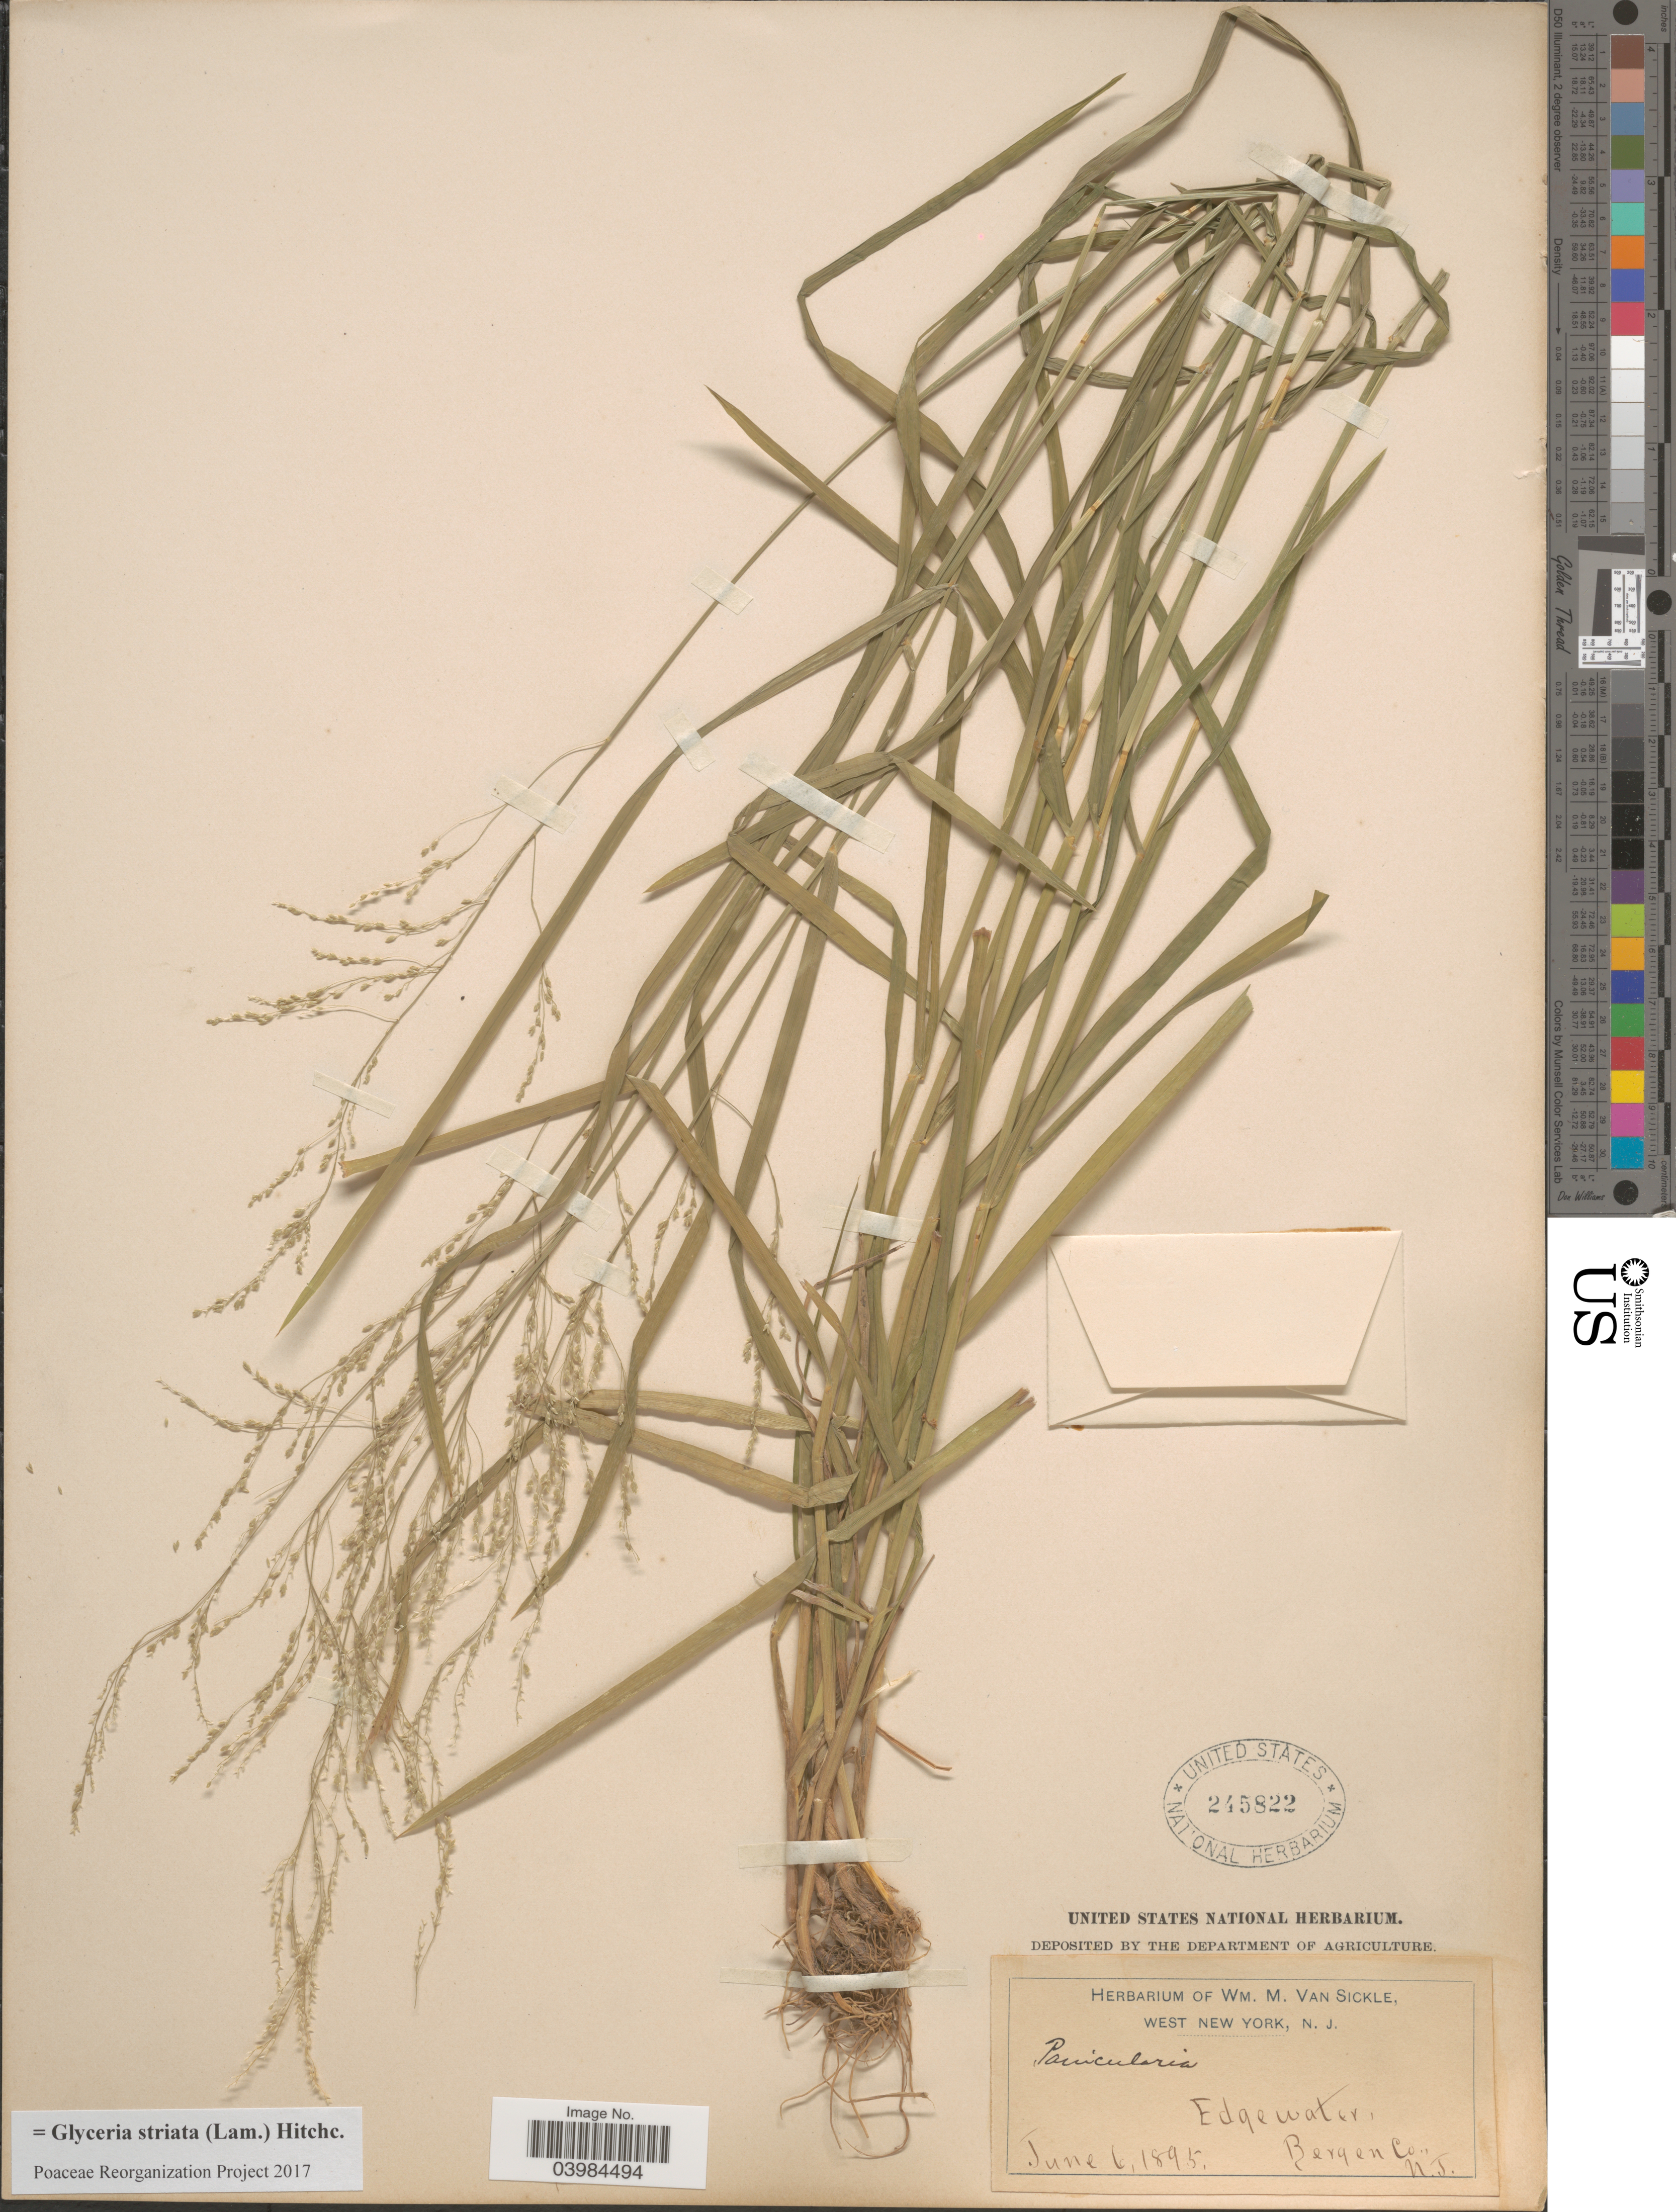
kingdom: Plantae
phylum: Tracheophyta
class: Liliopsida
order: Poales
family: Poaceae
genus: Glyceria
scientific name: Glyceria striata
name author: (Lam.) Hitchc.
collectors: ex herb. Wm. M. Van Sickle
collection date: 1895-06-06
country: United States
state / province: New Jersey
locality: West New York, Edge water, Bergen Co.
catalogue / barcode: US 245822